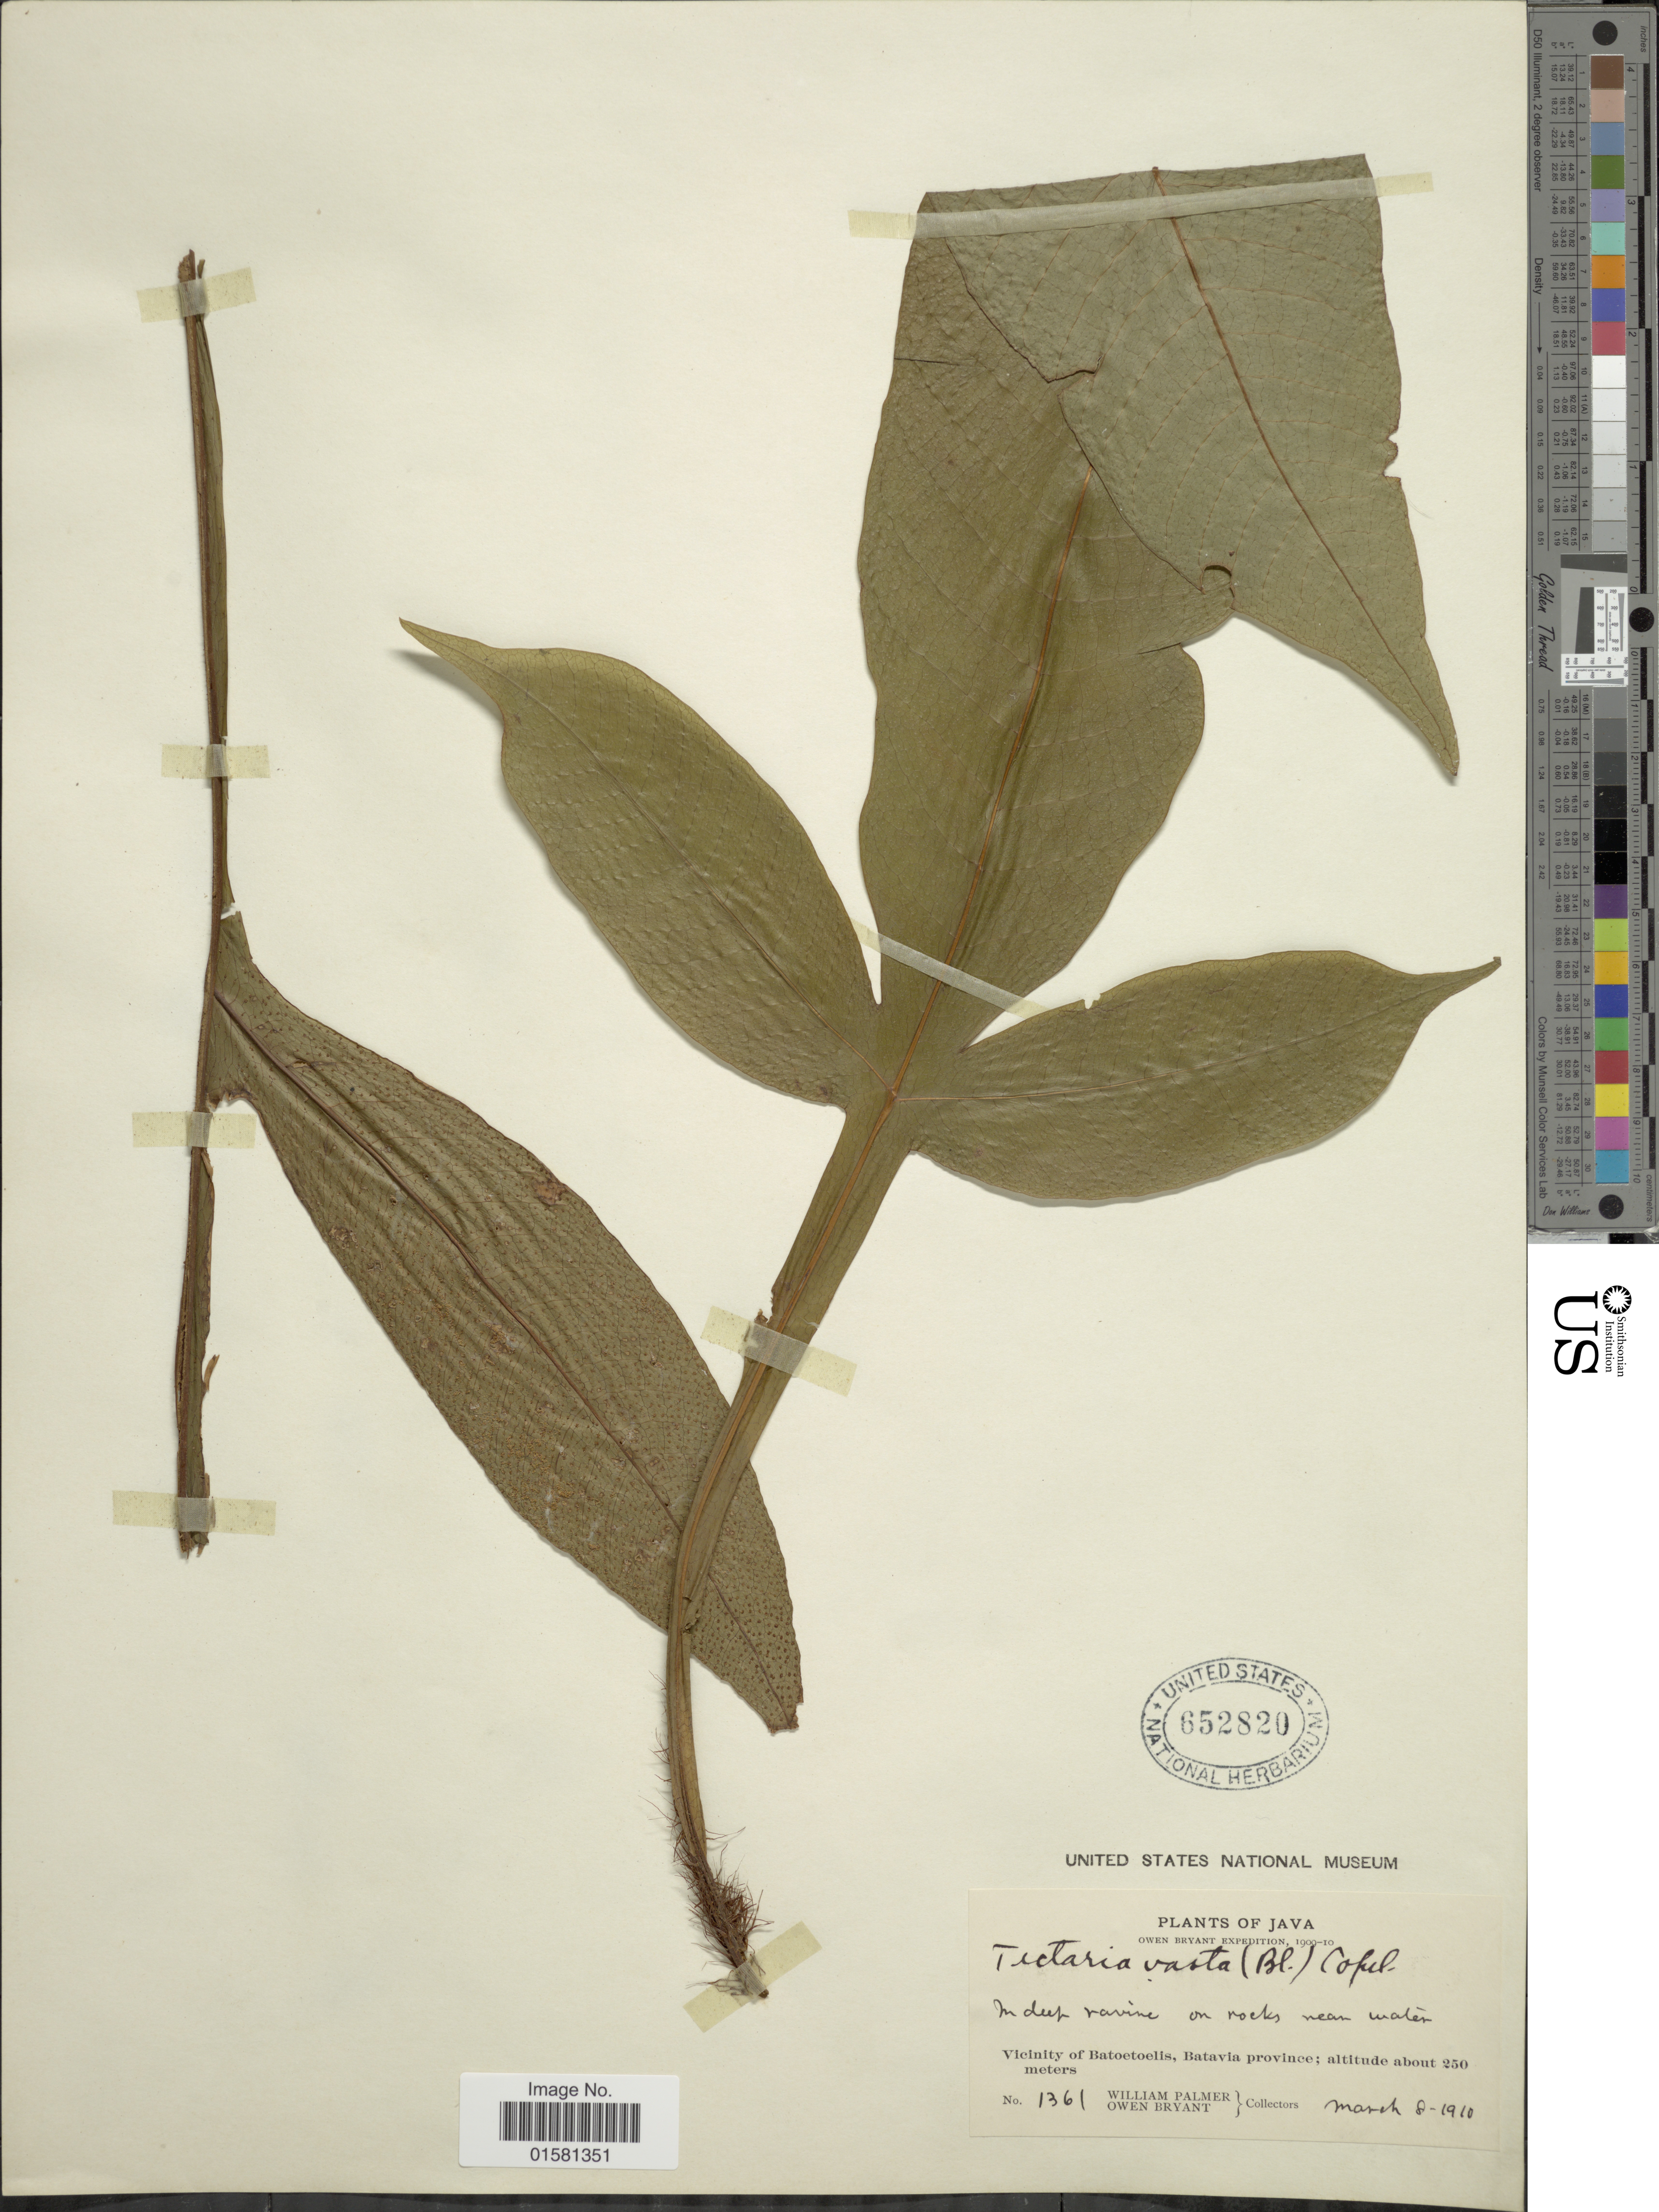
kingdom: Plantae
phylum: Tracheophyta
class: Polypodiopsida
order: Polypodiales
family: Tectariaceae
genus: Tectaria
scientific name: Tectaria vasta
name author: (Bedd.) Copel.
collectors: W. Palmer & O. Bryant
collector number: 1361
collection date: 1910-03-08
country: Indonesia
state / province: Java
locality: Java, vicinity of Batoetoelis, Batavia province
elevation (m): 250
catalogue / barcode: US 652820